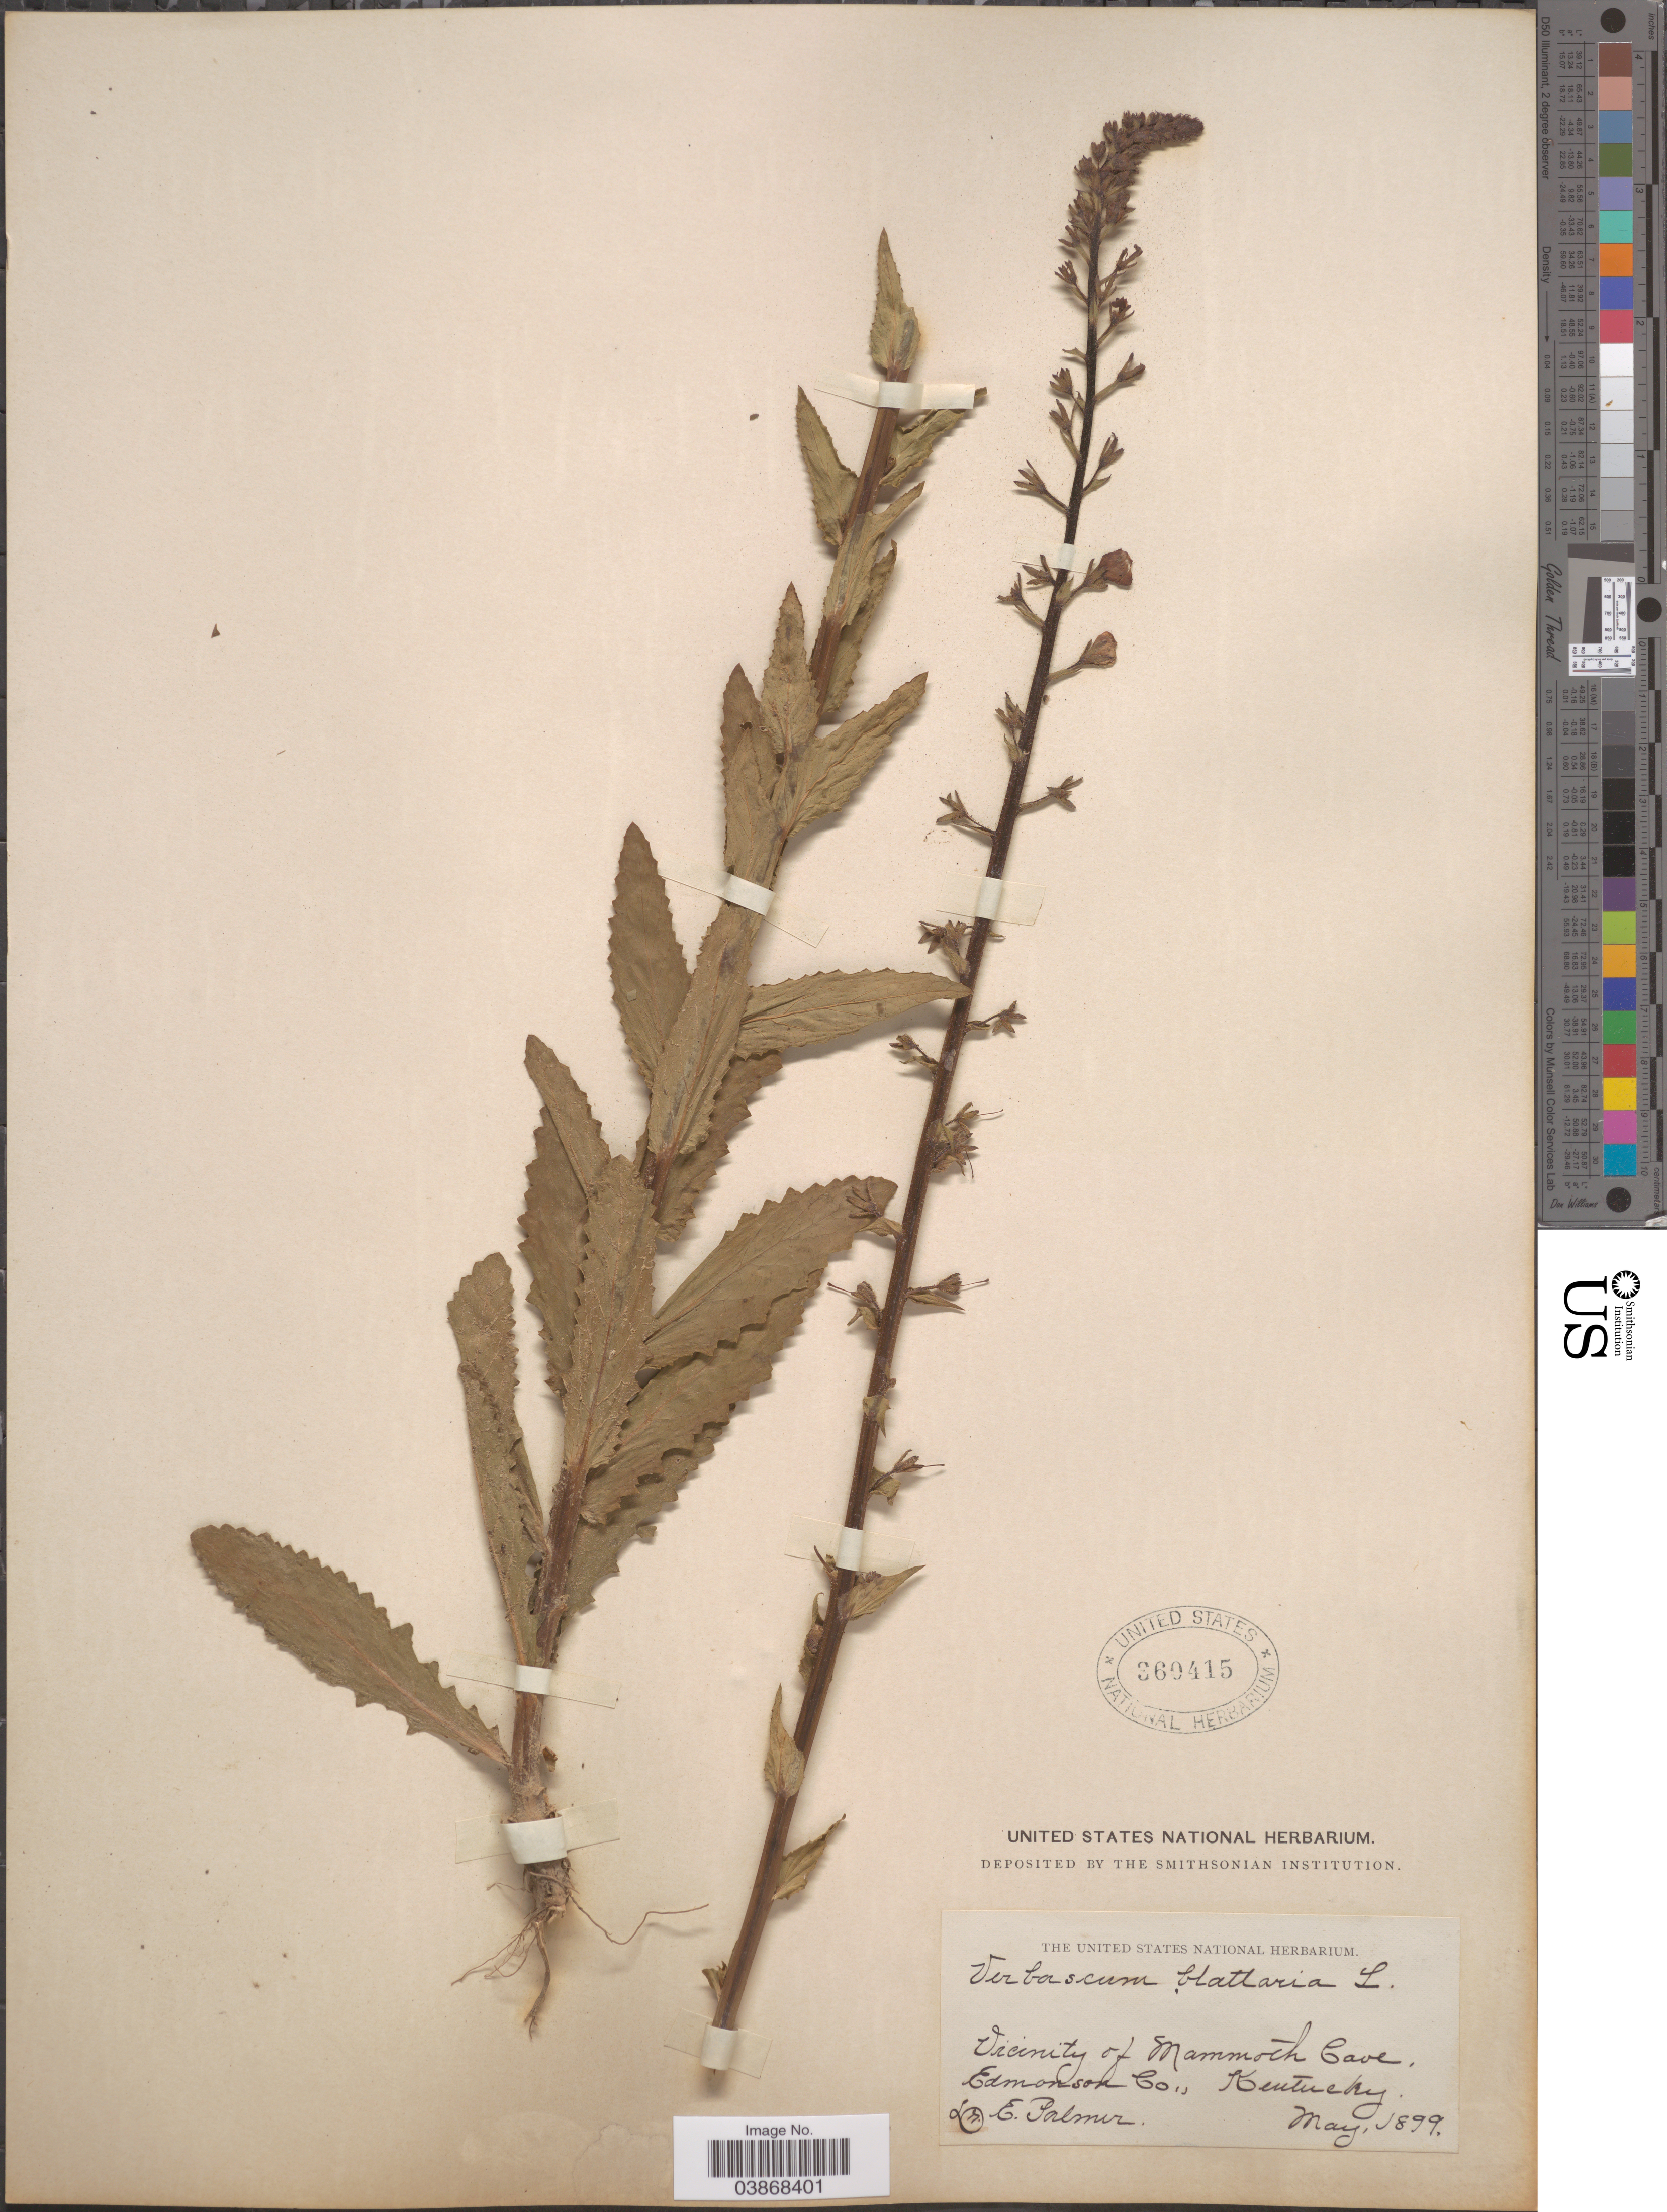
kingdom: Plantae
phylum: Tracheophyta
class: Magnoliopsida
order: Lamiales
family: Scrophulariaceae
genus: Verbascum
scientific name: Verbascum blattaria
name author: L.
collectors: E. Palmer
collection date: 1899-05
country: United States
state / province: Kentucky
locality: Vicinity of Mammoth Cave, Edmonson Co.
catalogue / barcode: US 360415